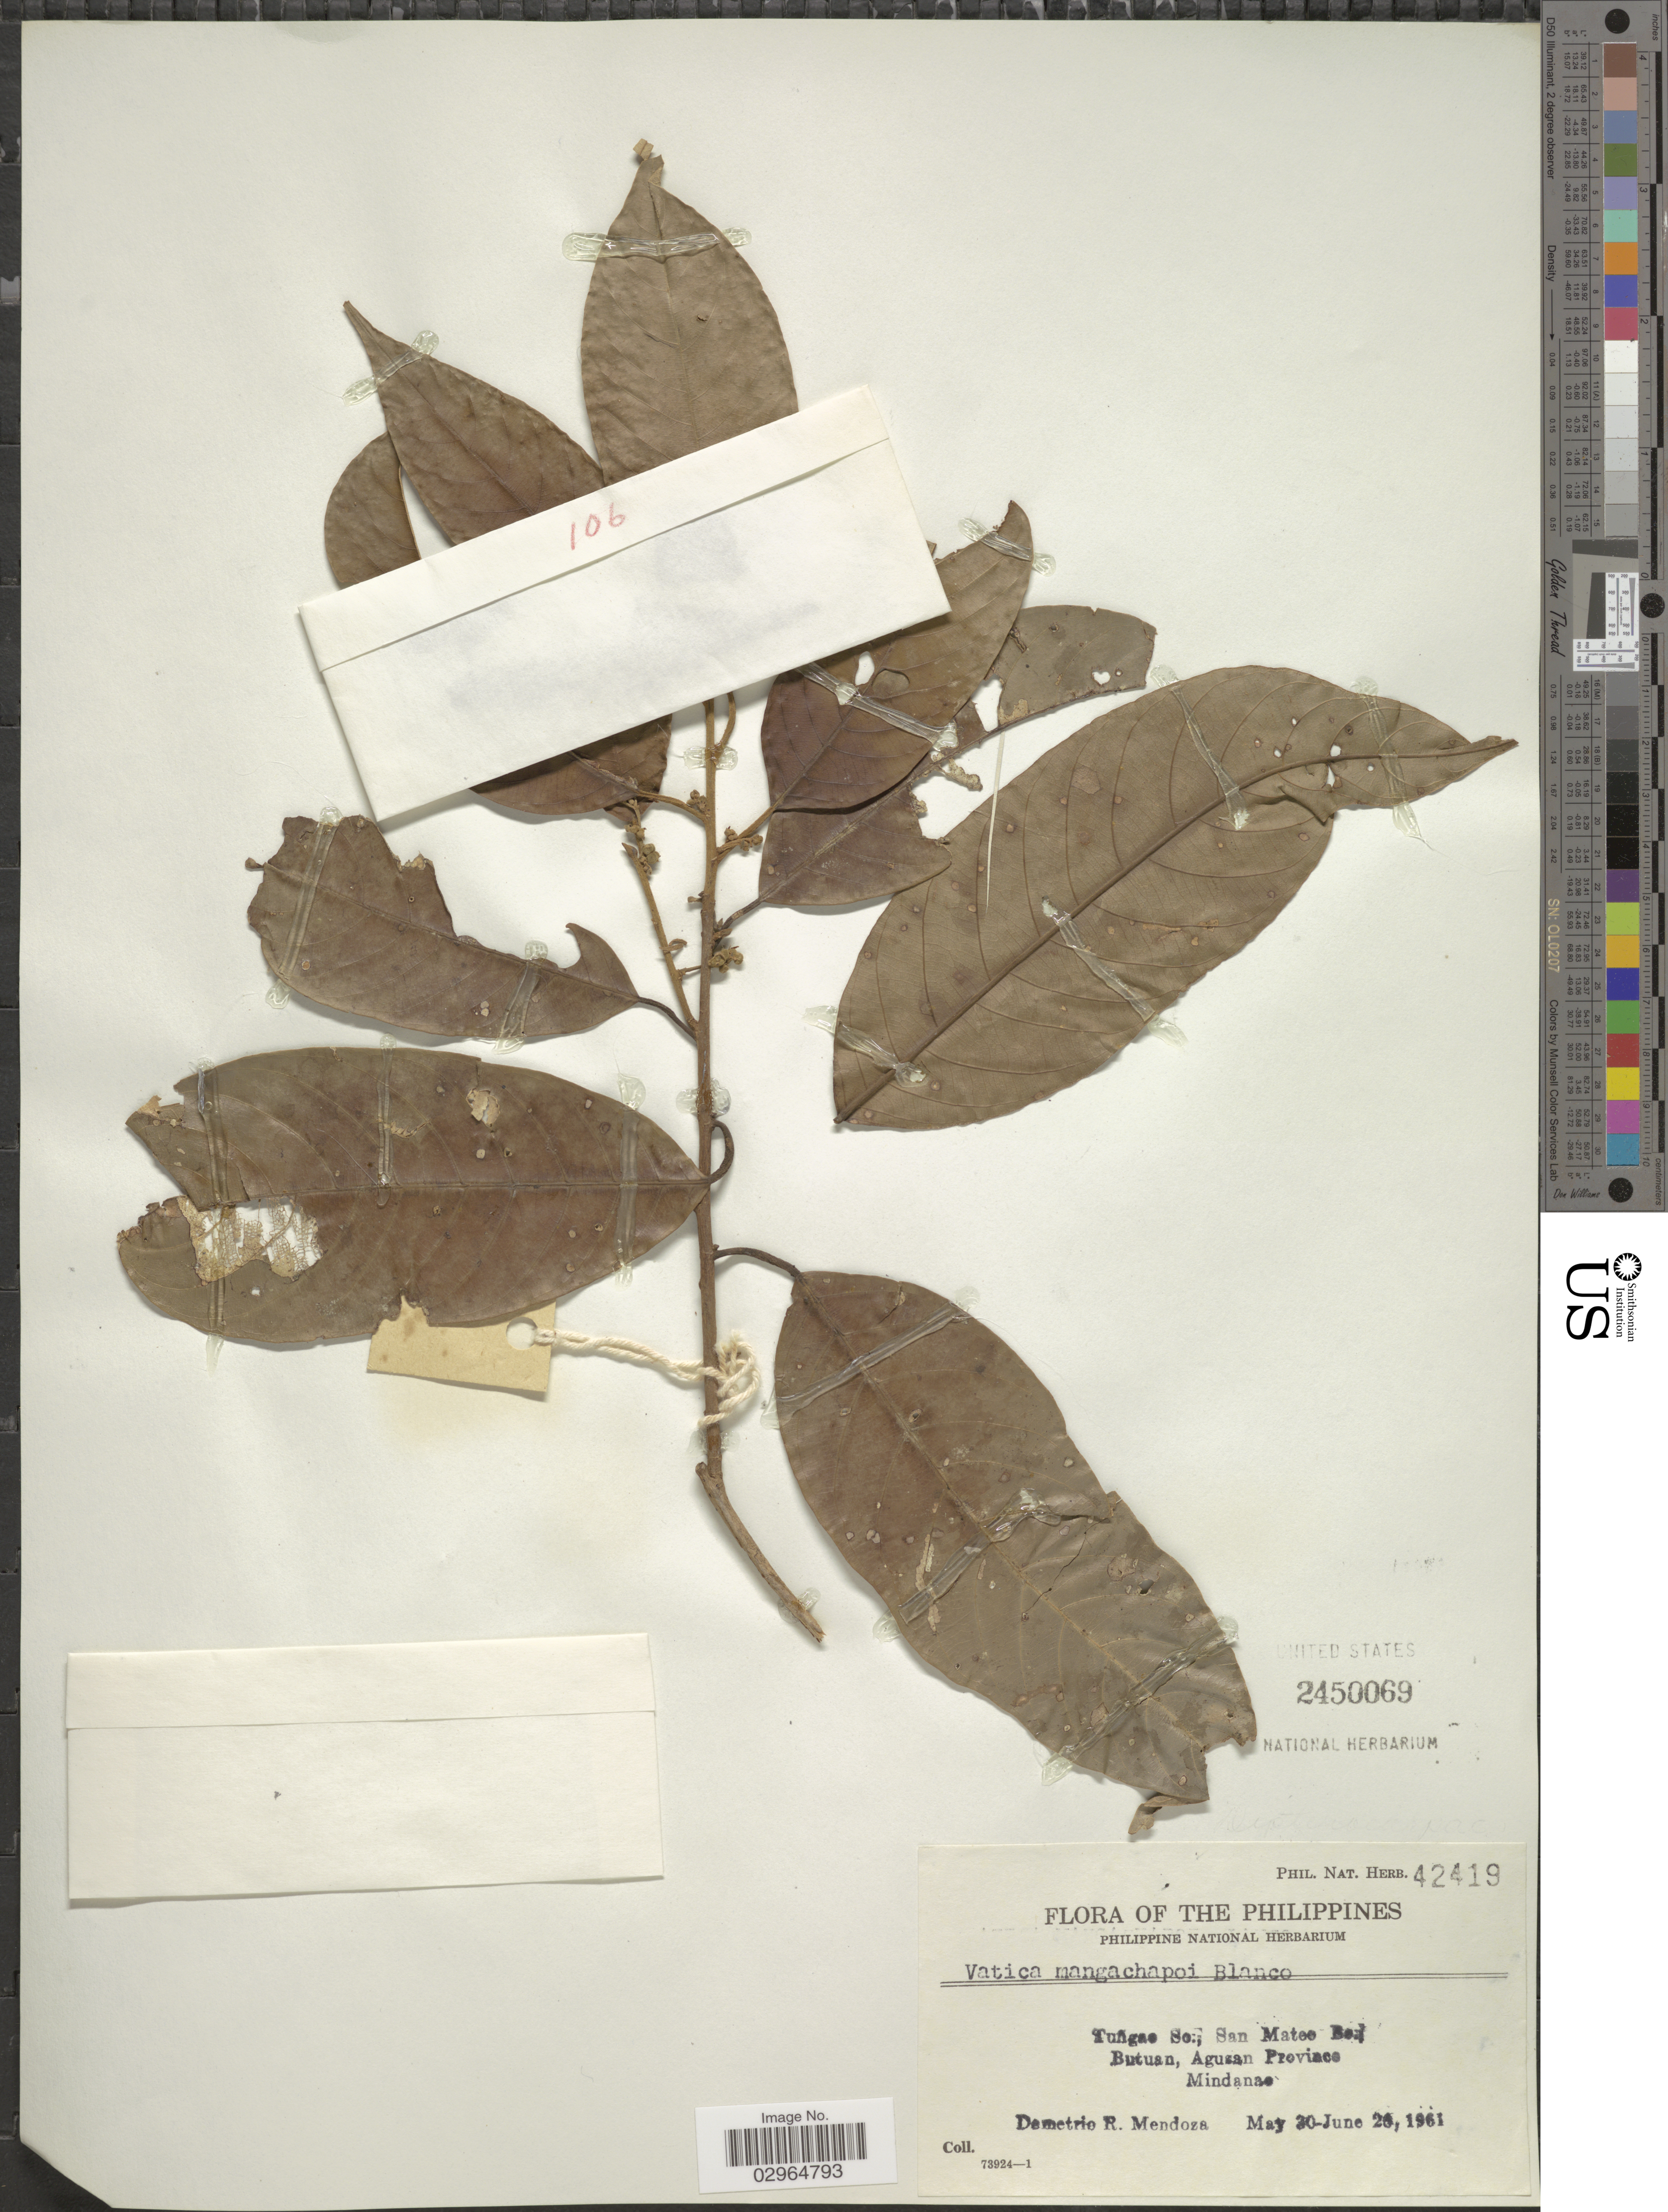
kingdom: Plantae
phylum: Tracheophyta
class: Magnoliopsida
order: Malvales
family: Dipterocarpaceae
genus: Vatica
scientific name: Vatica mangachapoi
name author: Blanco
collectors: D. Mendoza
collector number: Phil. Nat. Herb. 42419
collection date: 1961-05-30/1961-06-26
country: Philippines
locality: Tuñgao So., San Mateo Bo., Butuan, Agusan Province, Mindanao.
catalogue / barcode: US 2450069